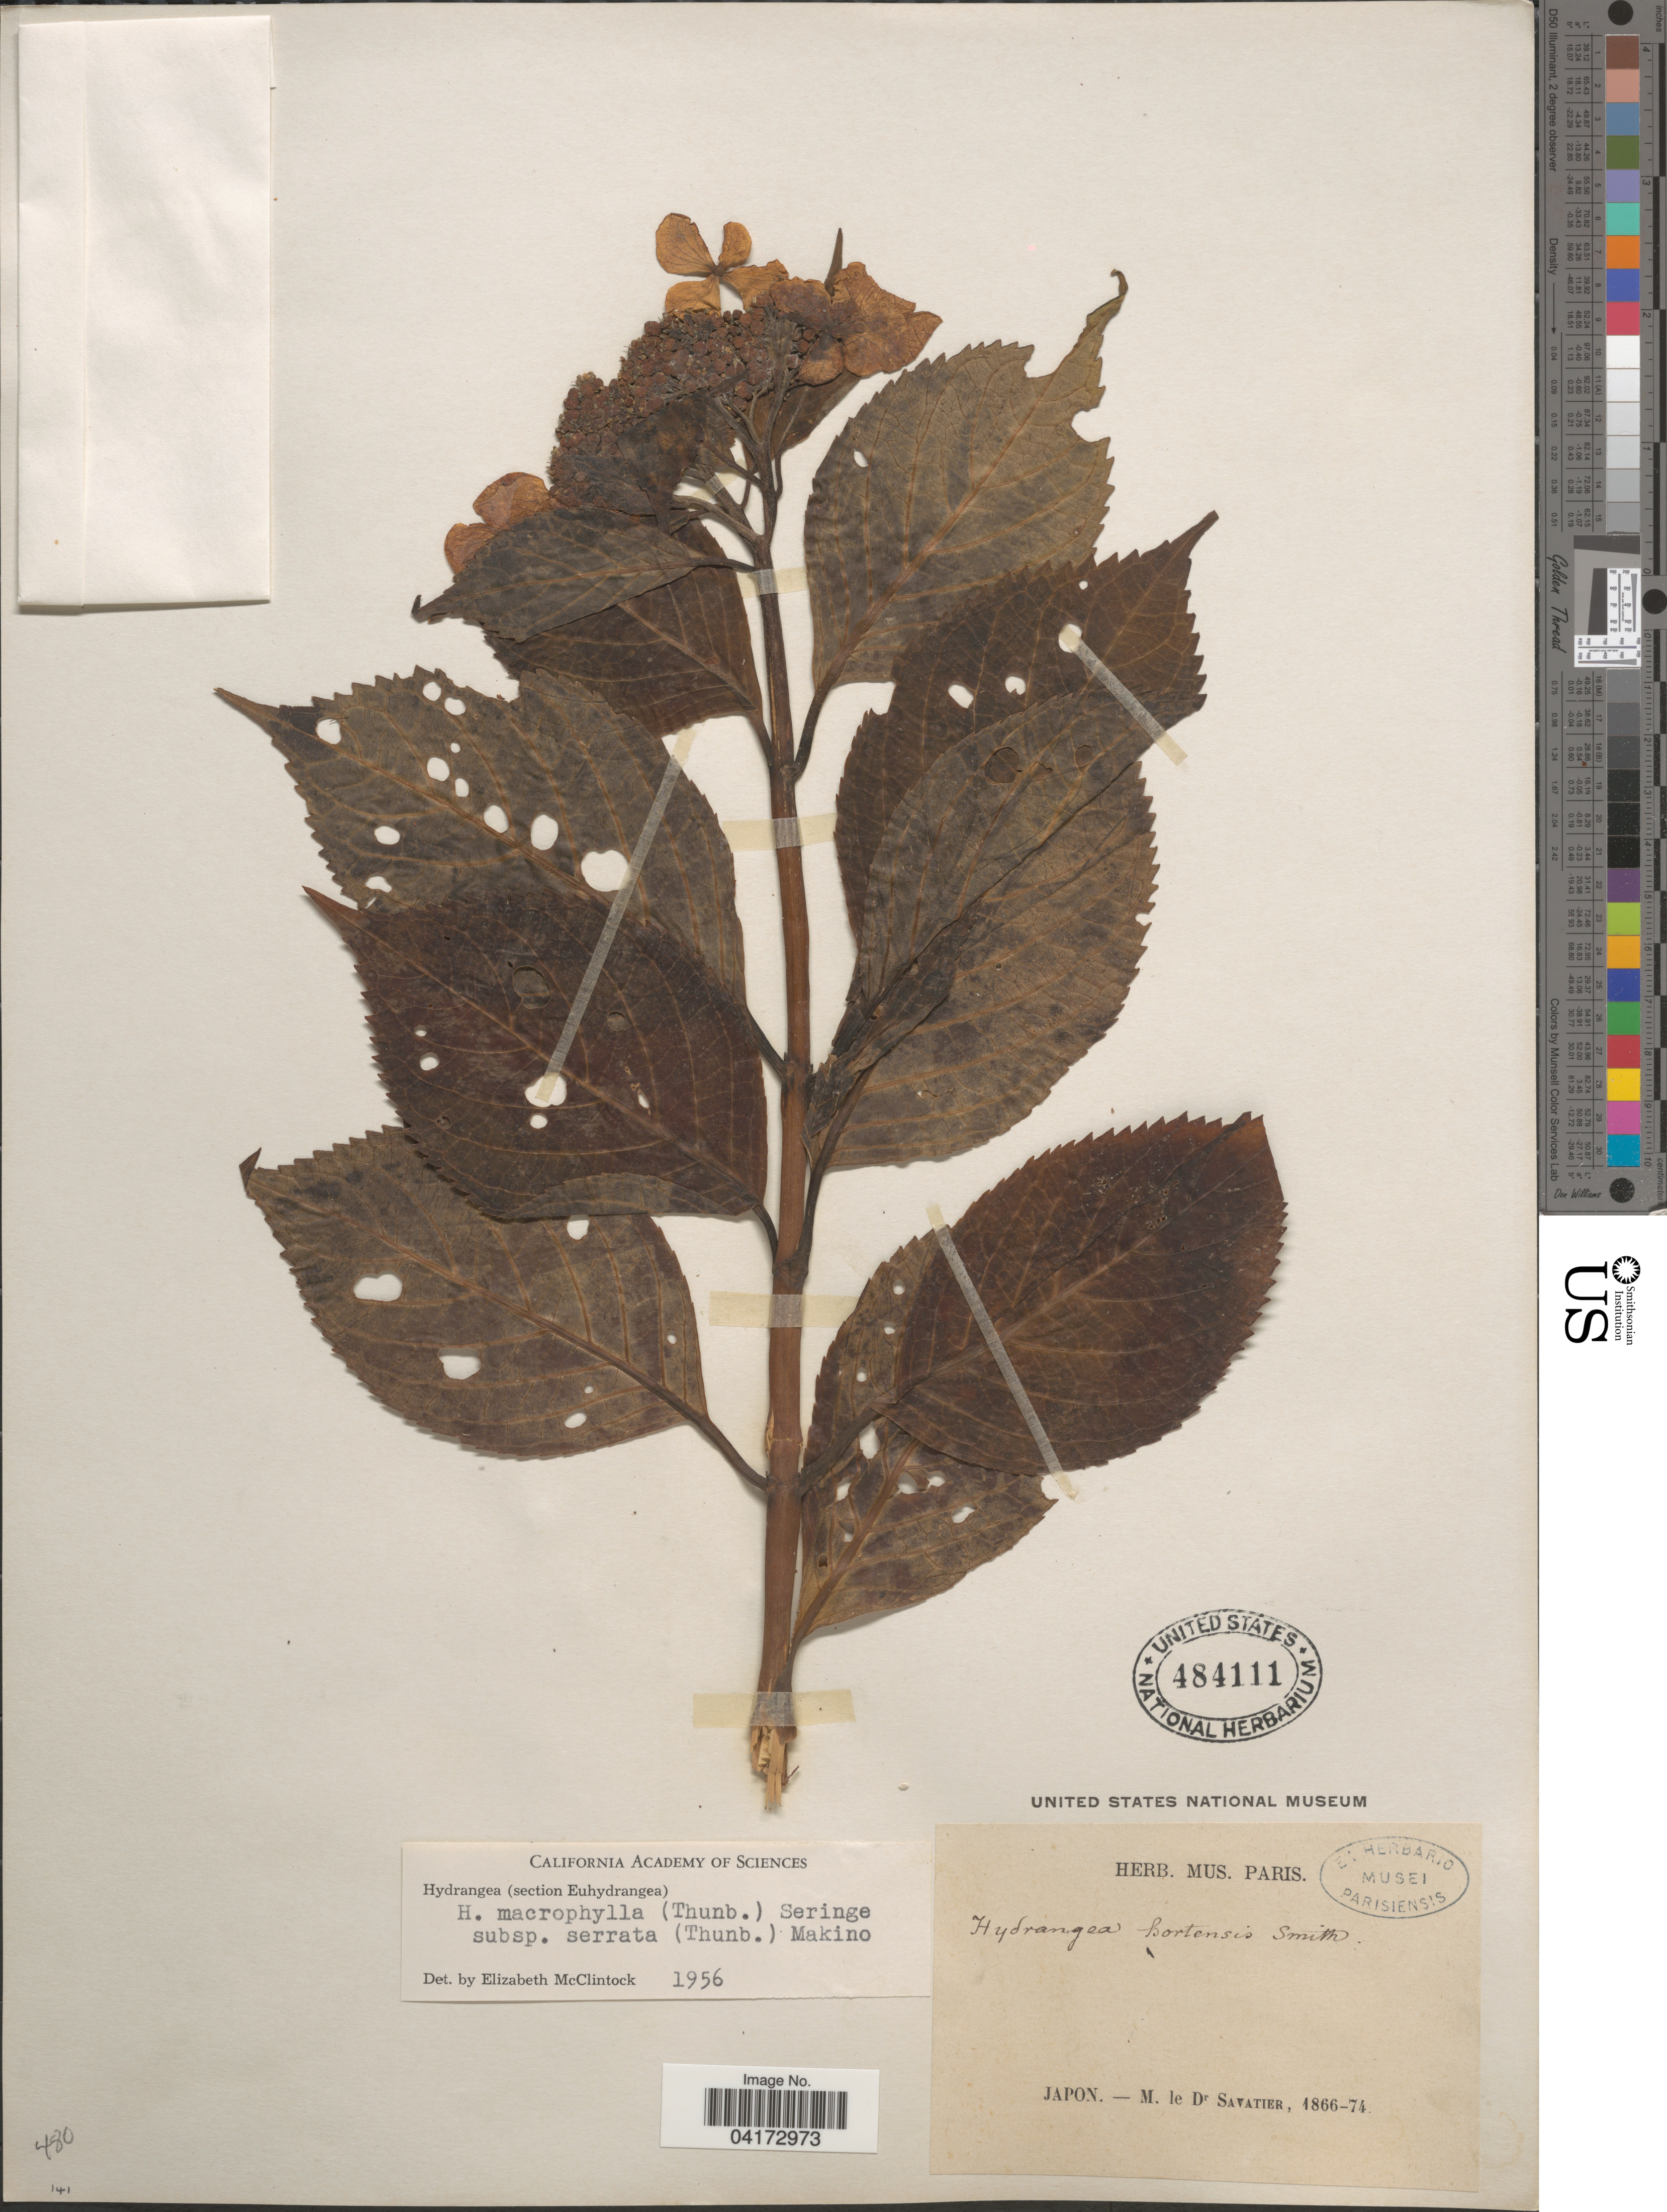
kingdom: Plantae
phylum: Tracheophyta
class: Magnoliopsida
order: Cornales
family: Hydrangeaceae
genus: Hydrangea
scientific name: Hydrangea macrophylla subsp. serrata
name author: (Thunb.) Makino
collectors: Savatier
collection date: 1866/1874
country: Japan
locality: Japon.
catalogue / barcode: US 484111